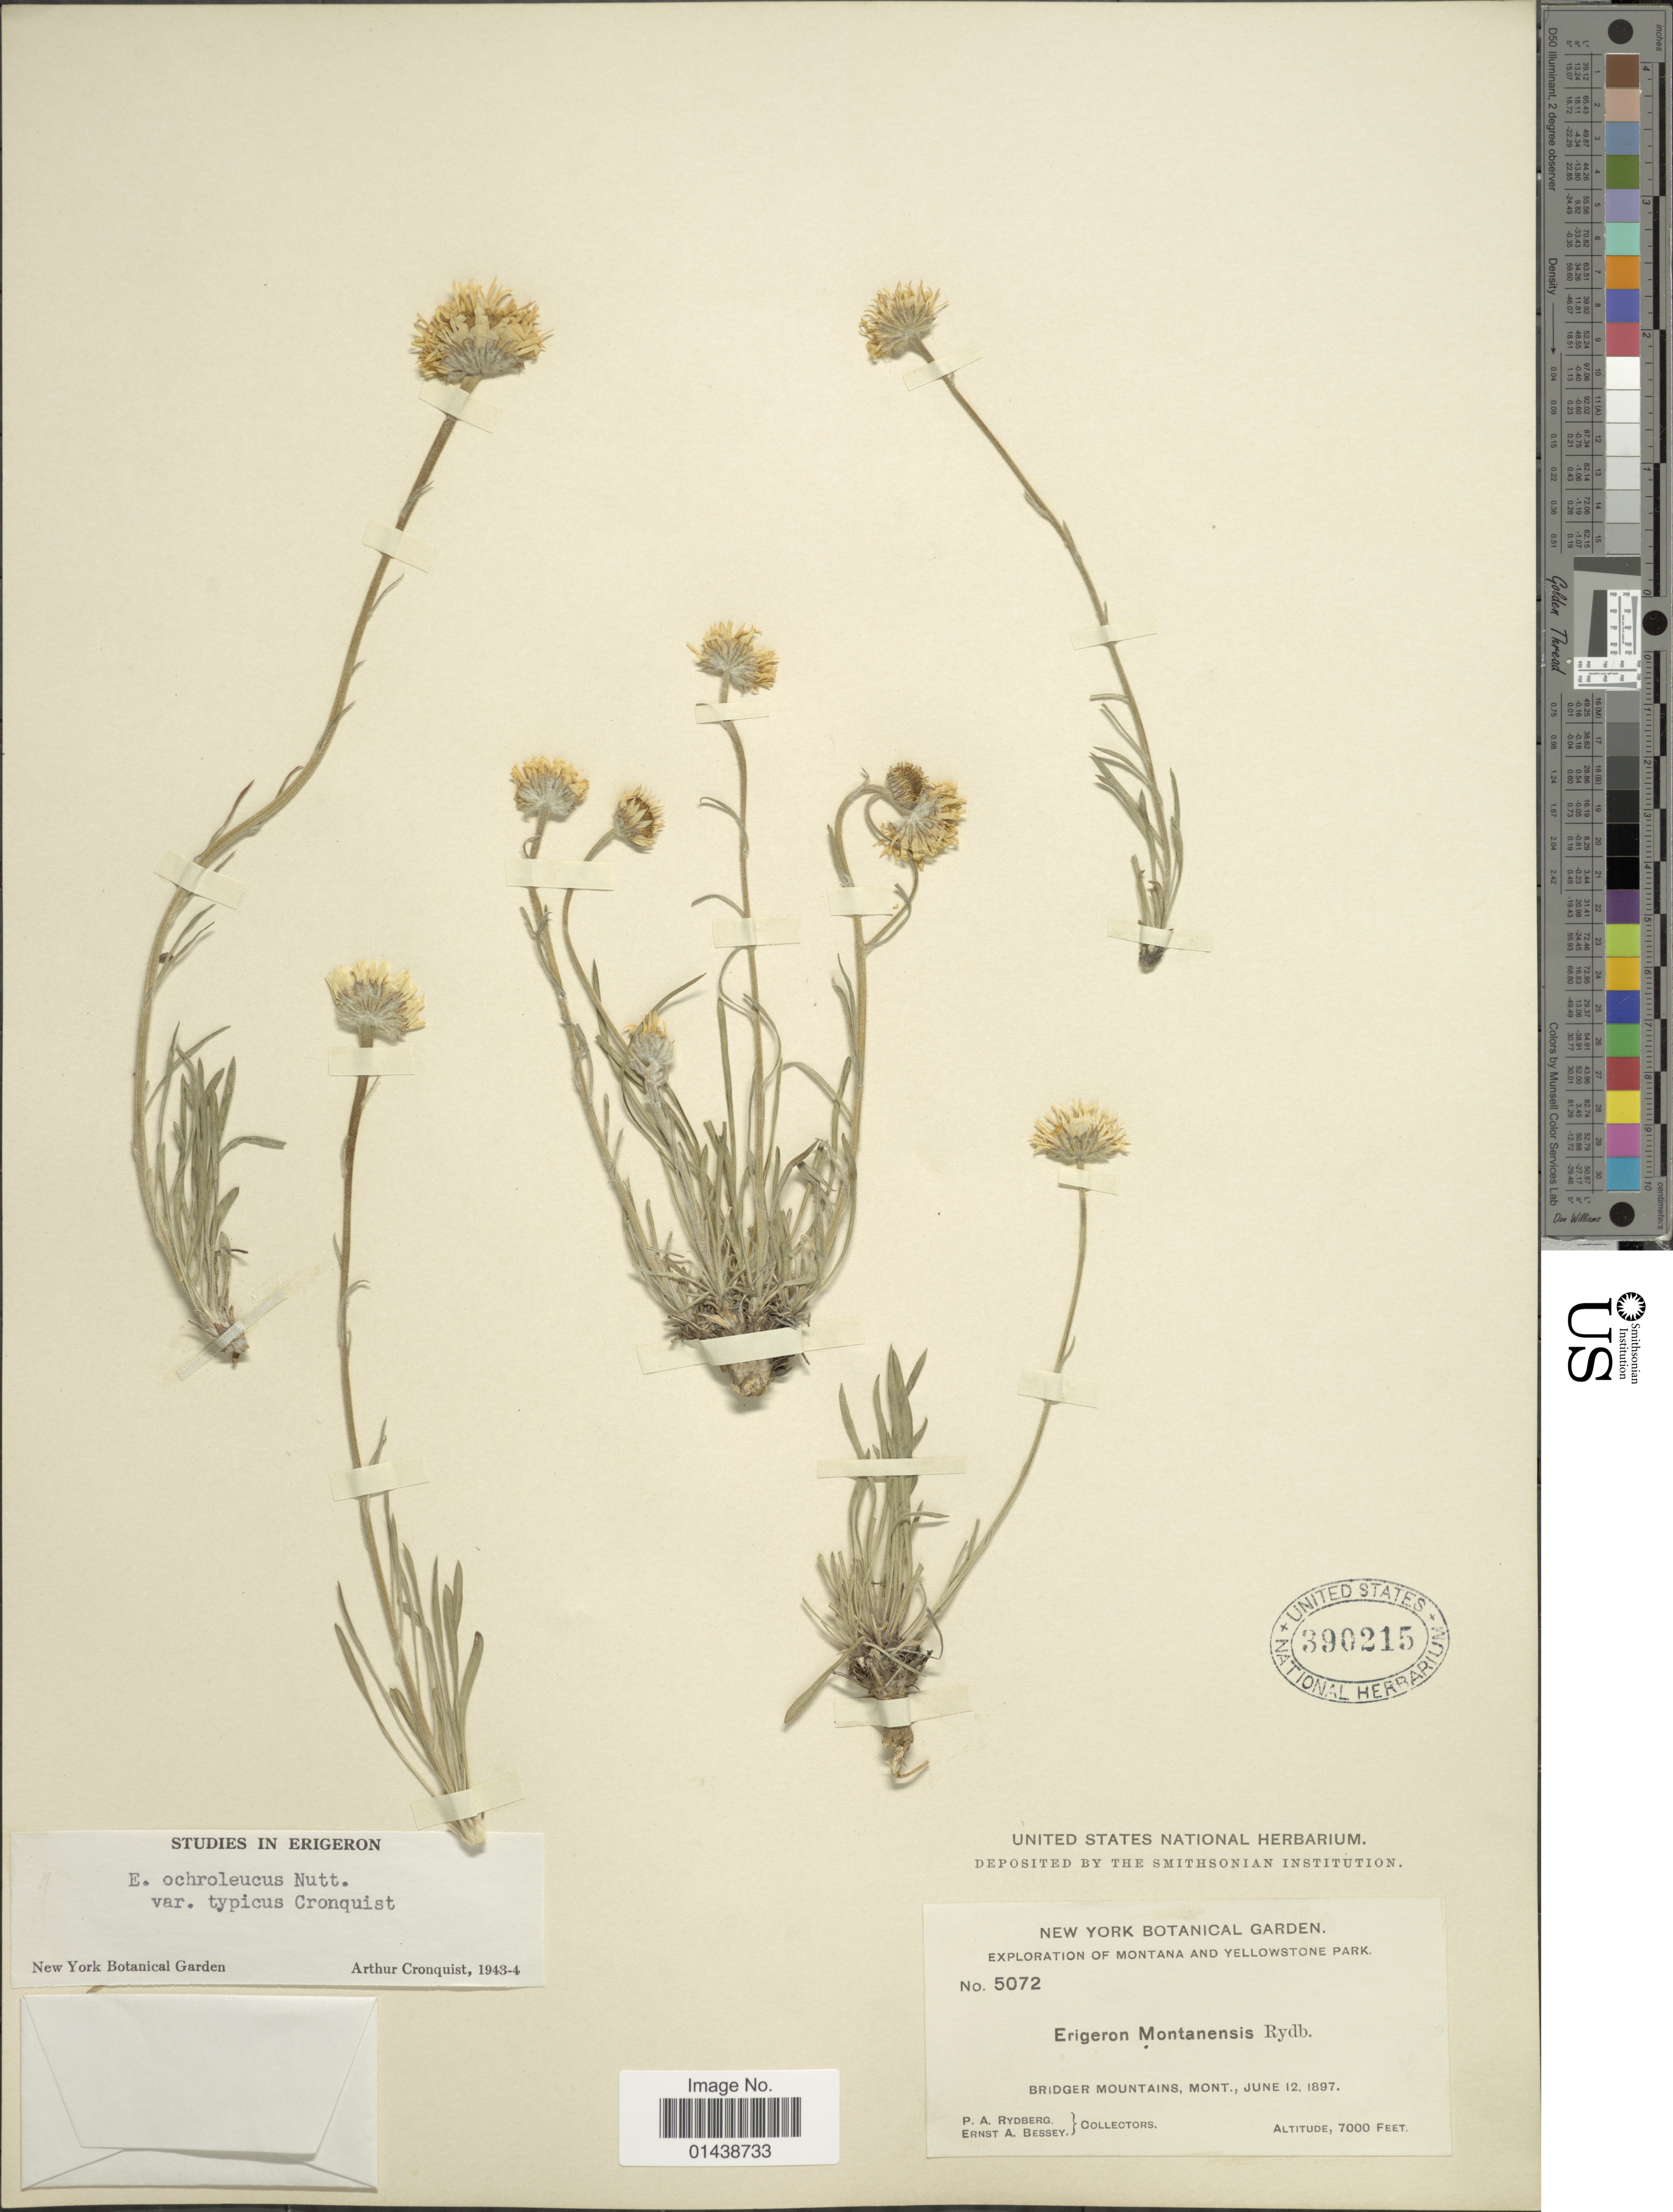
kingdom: Plantae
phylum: Tracheophyta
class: Magnoliopsida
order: Asterales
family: Asteraceae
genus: Erigeron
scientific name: Erigeron ochroleucus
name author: Nutt.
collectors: P. A. Rydberg & E. A. Bessey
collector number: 5072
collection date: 1897-06-12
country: United States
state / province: Montana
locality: Yellowstone Park. Bridger Mountains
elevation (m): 2134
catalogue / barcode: US 390215